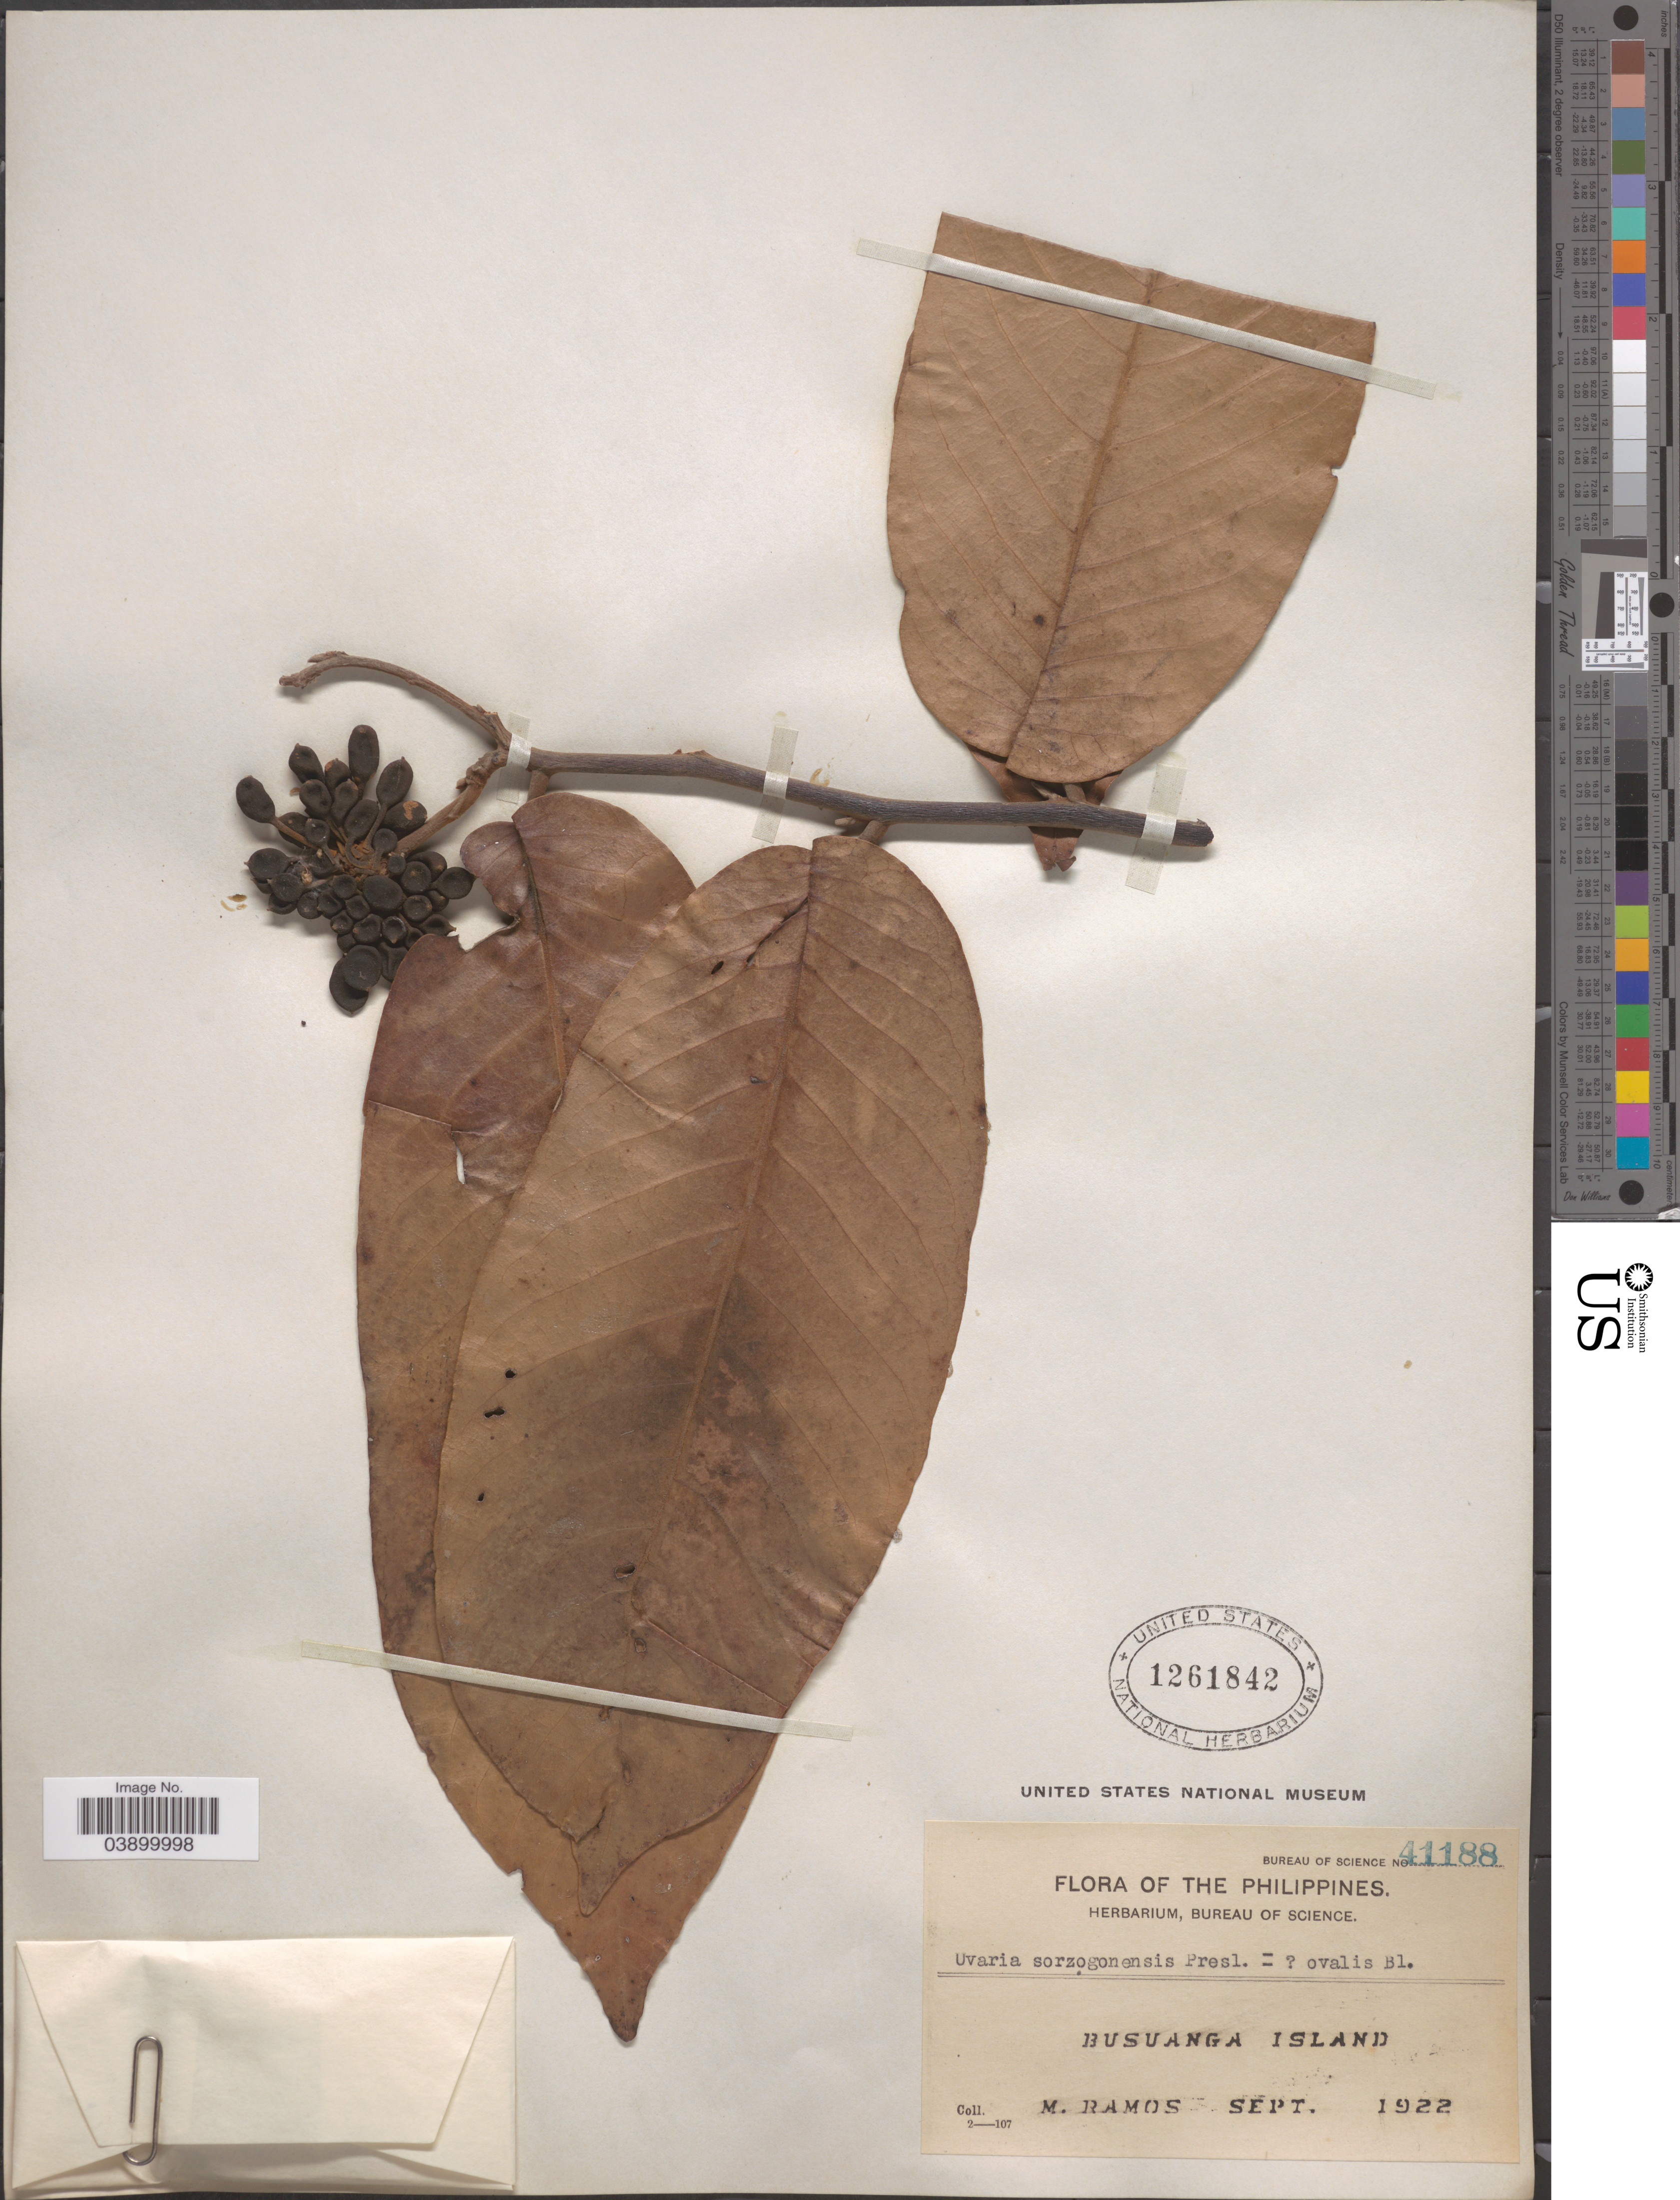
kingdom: Plantae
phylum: Tracheophyta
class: Magnoliopsida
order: Magnoliales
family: Annonaceae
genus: Uvaria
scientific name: Uvaria sorzogonensis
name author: C. Presl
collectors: M. Ramos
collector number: Bureau of Science 41188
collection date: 1922-09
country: Philippines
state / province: Mimaropa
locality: Busuanga Island.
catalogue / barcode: US 1261842